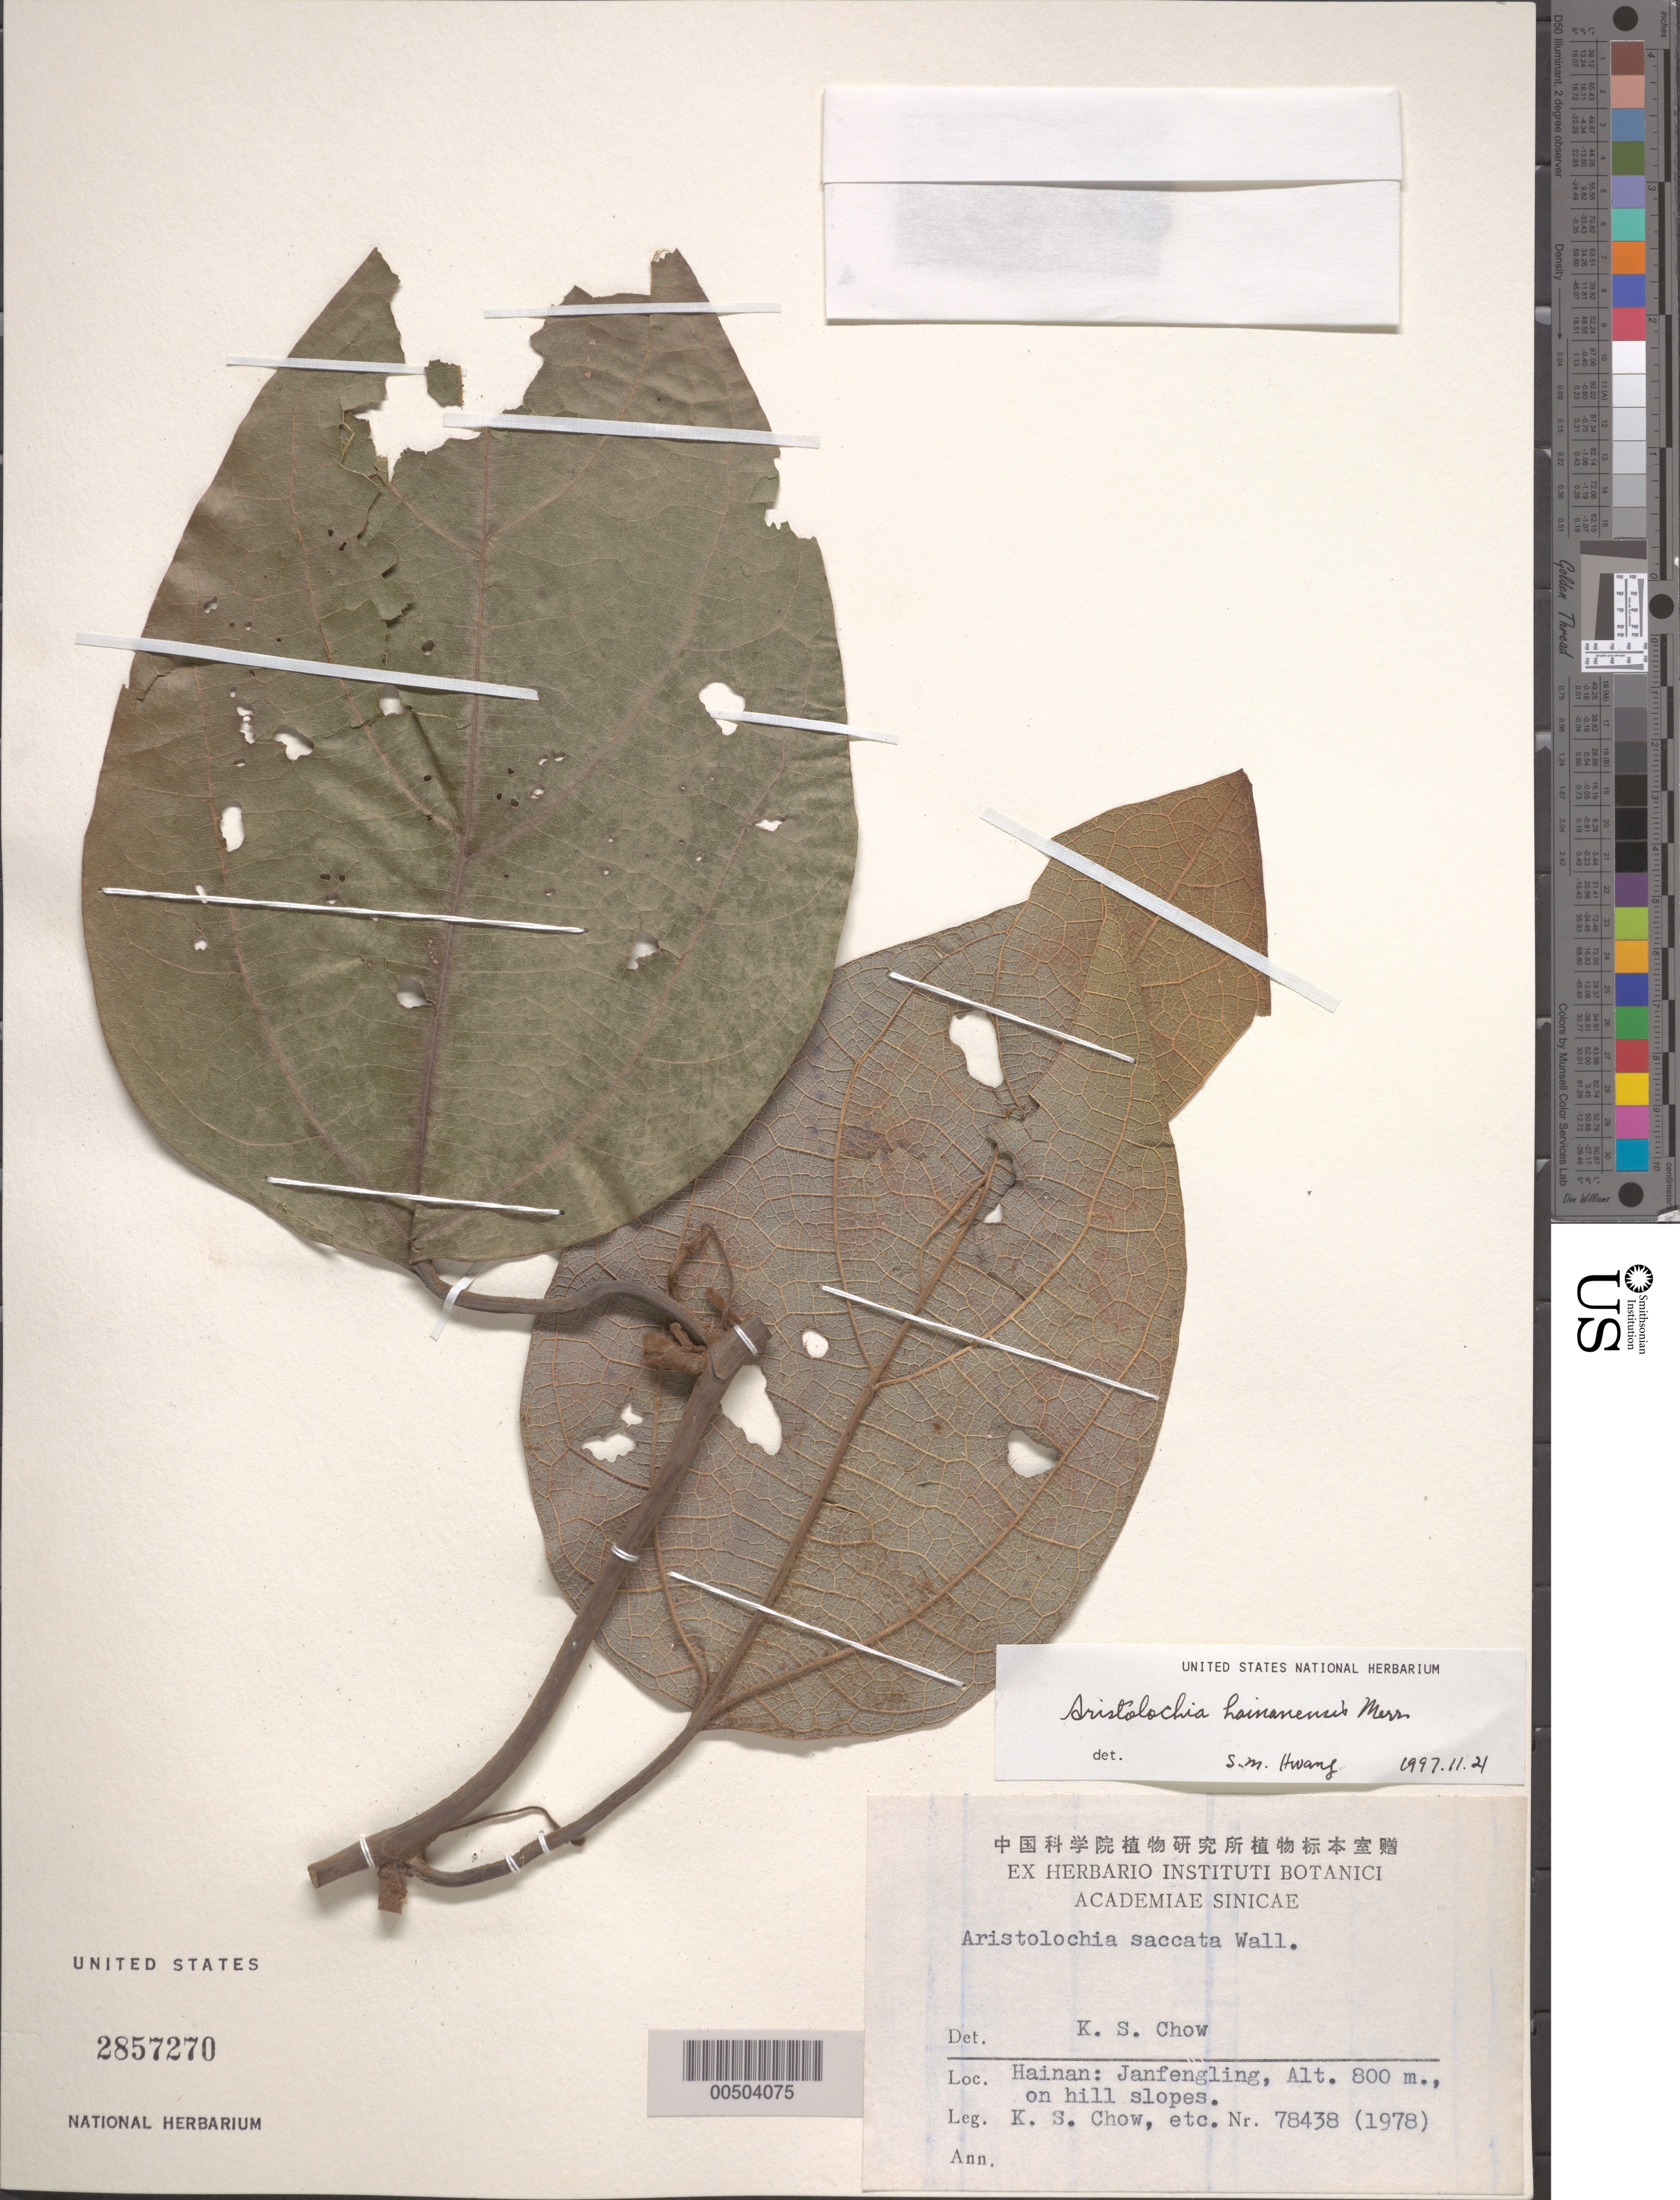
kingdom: Plantae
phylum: Tracheophyta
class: Magnoliopsida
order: Piperales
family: Aristolochiaceae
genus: Aristolochia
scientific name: Aristolochia saccata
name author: Wall.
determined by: Chow, K. S.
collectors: K. S. Chow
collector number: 78438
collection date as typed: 1978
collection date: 1978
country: China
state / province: Hainan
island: Hainan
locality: Janfengling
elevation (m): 800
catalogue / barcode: US 2857270